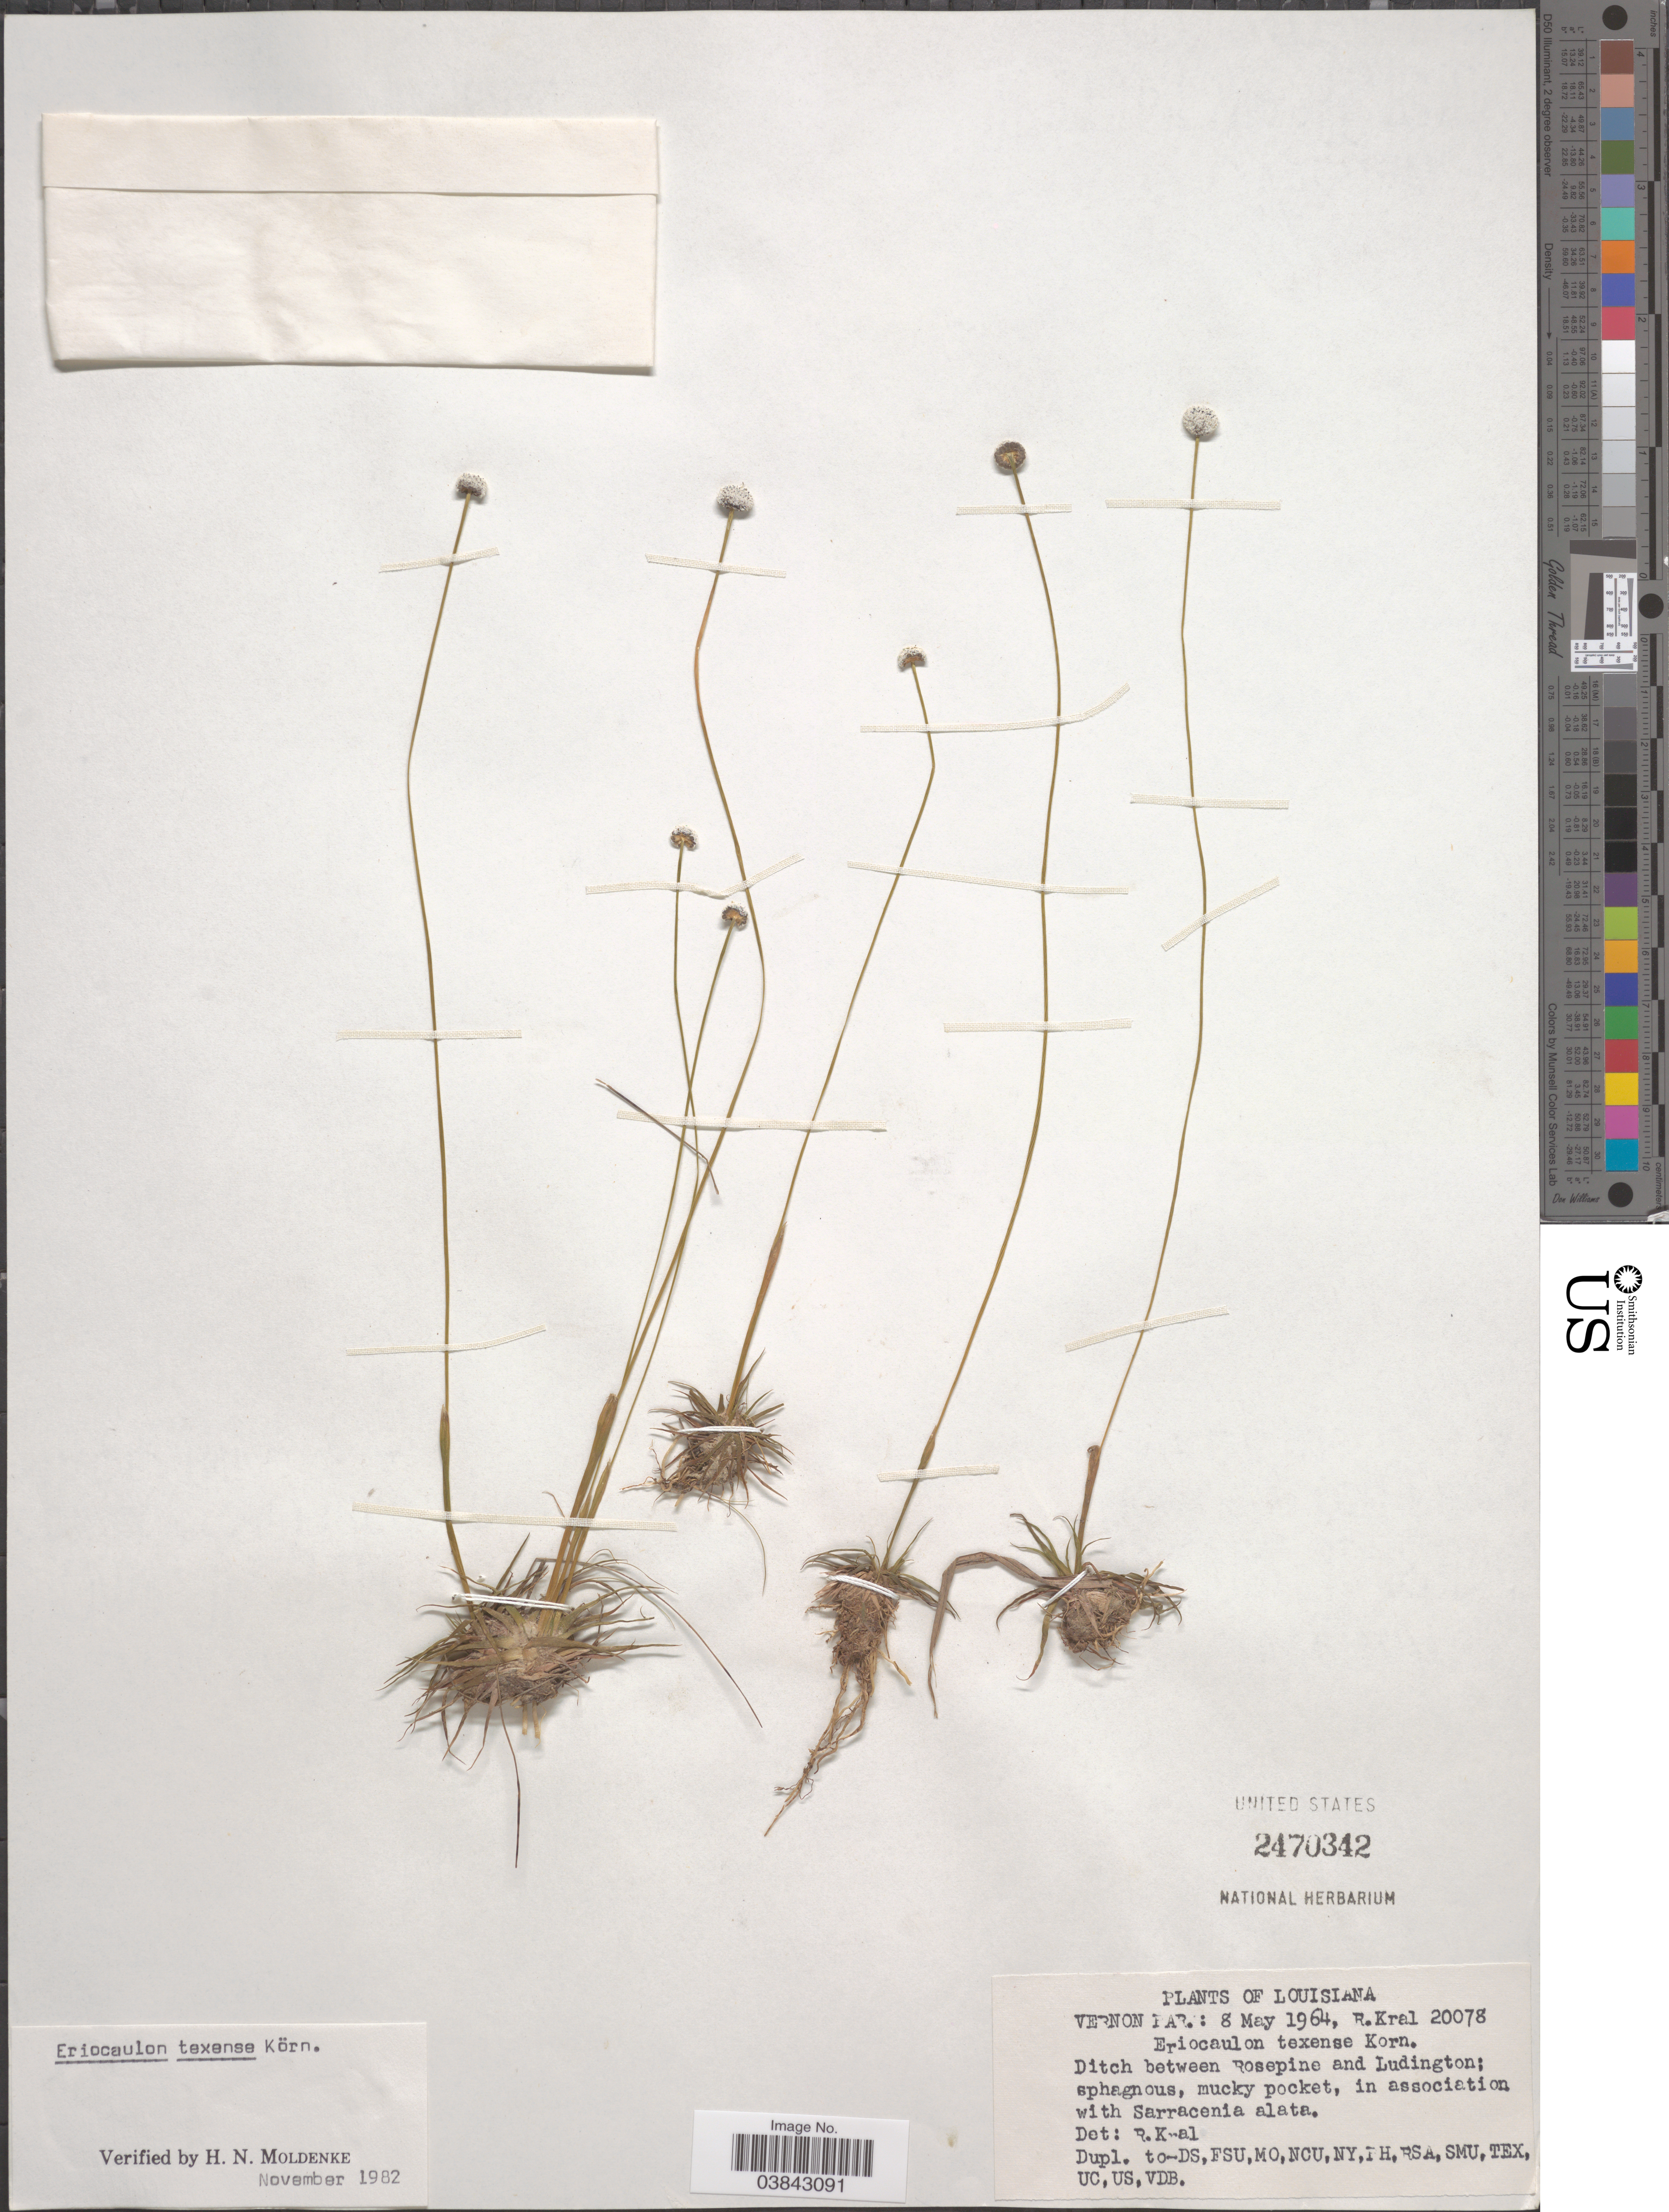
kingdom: Plantae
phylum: Tracheophyta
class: Liliopsida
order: Poales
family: Eriocaulaceae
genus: Eriocaulon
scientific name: Eriocaulon texense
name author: Körn.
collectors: R. Kral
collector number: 20078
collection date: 1964-05-08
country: United States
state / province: Louisiana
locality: Vernon Par. Between Rosepine and Ludington.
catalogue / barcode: US 2470342